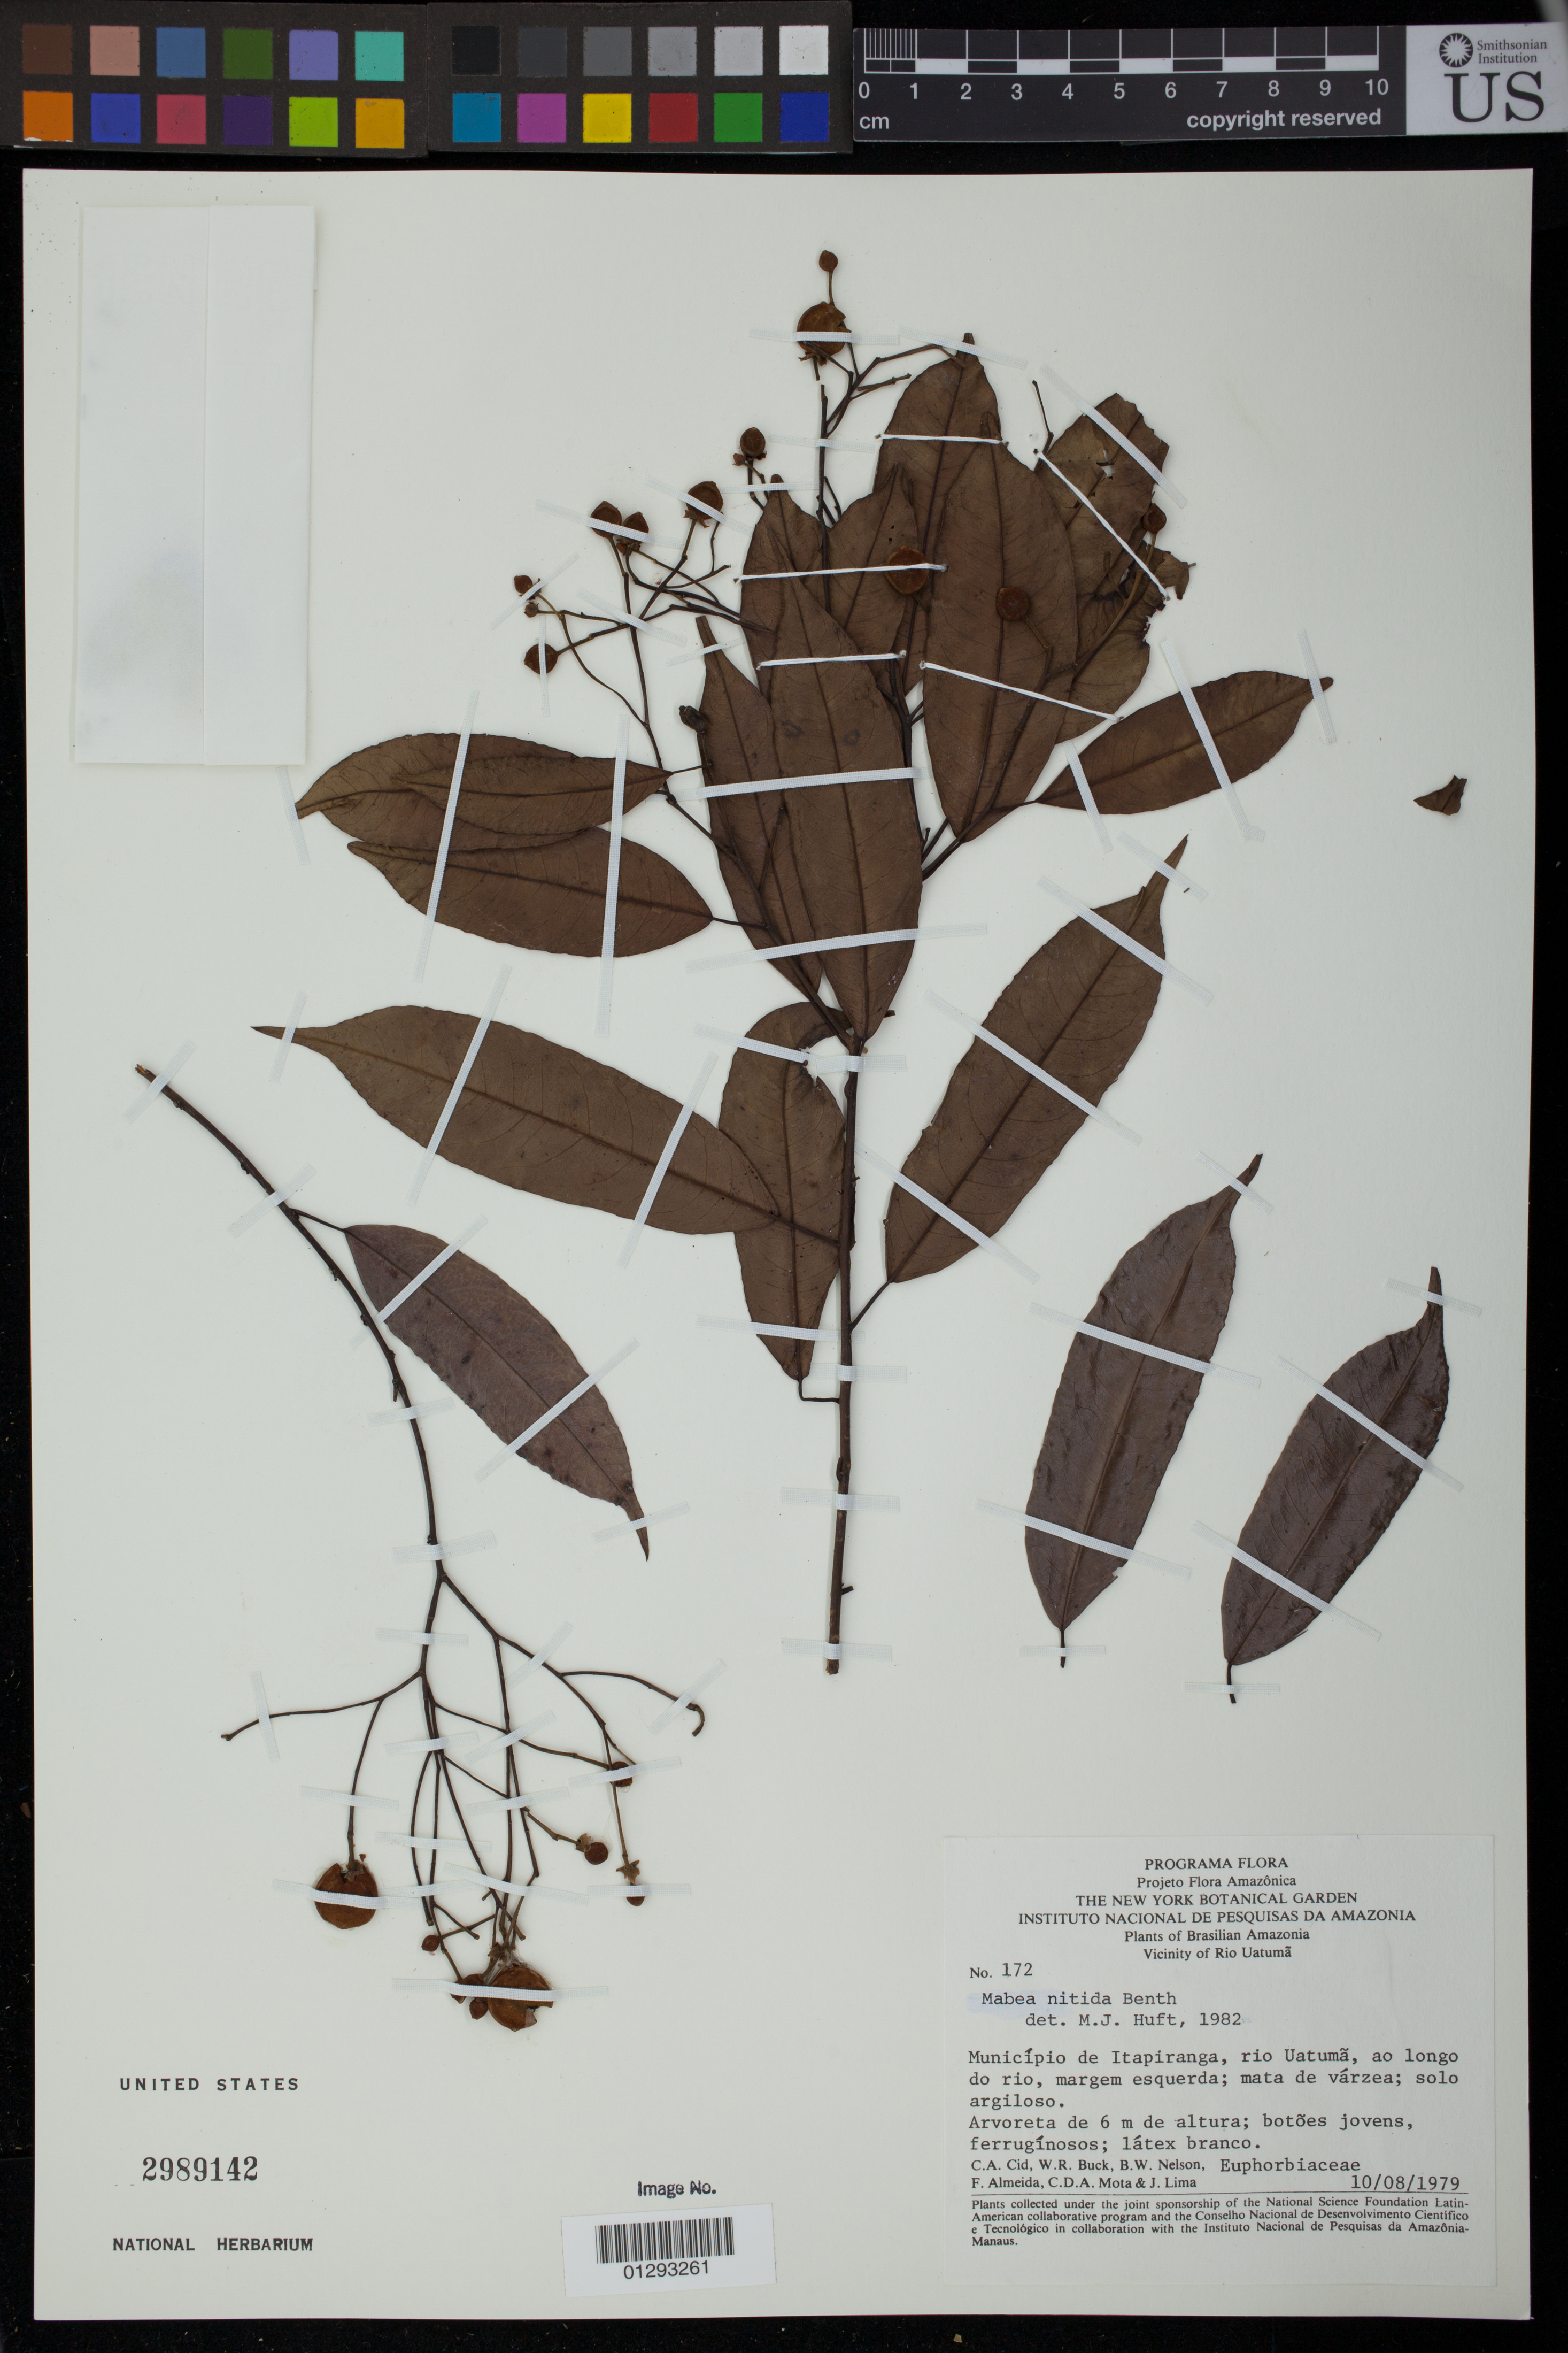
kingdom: Plantae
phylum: Tracheophyta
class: Magnoliopsida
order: Malpighiales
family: Euphorbiaceae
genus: Mabea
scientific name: Mabea nitida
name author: Spruce ex Benth.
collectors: C. A. Cid Ferreira, W. R. Buck, B. W. Nelson, F. Almeda, C. D. A. Mota & J. Lima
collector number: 172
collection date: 1979-08-10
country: Brazil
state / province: Amazonas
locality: Municipio de Itapiranga, rio Uatuma, ao longo do rio, margem esquerda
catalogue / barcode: US 2989142